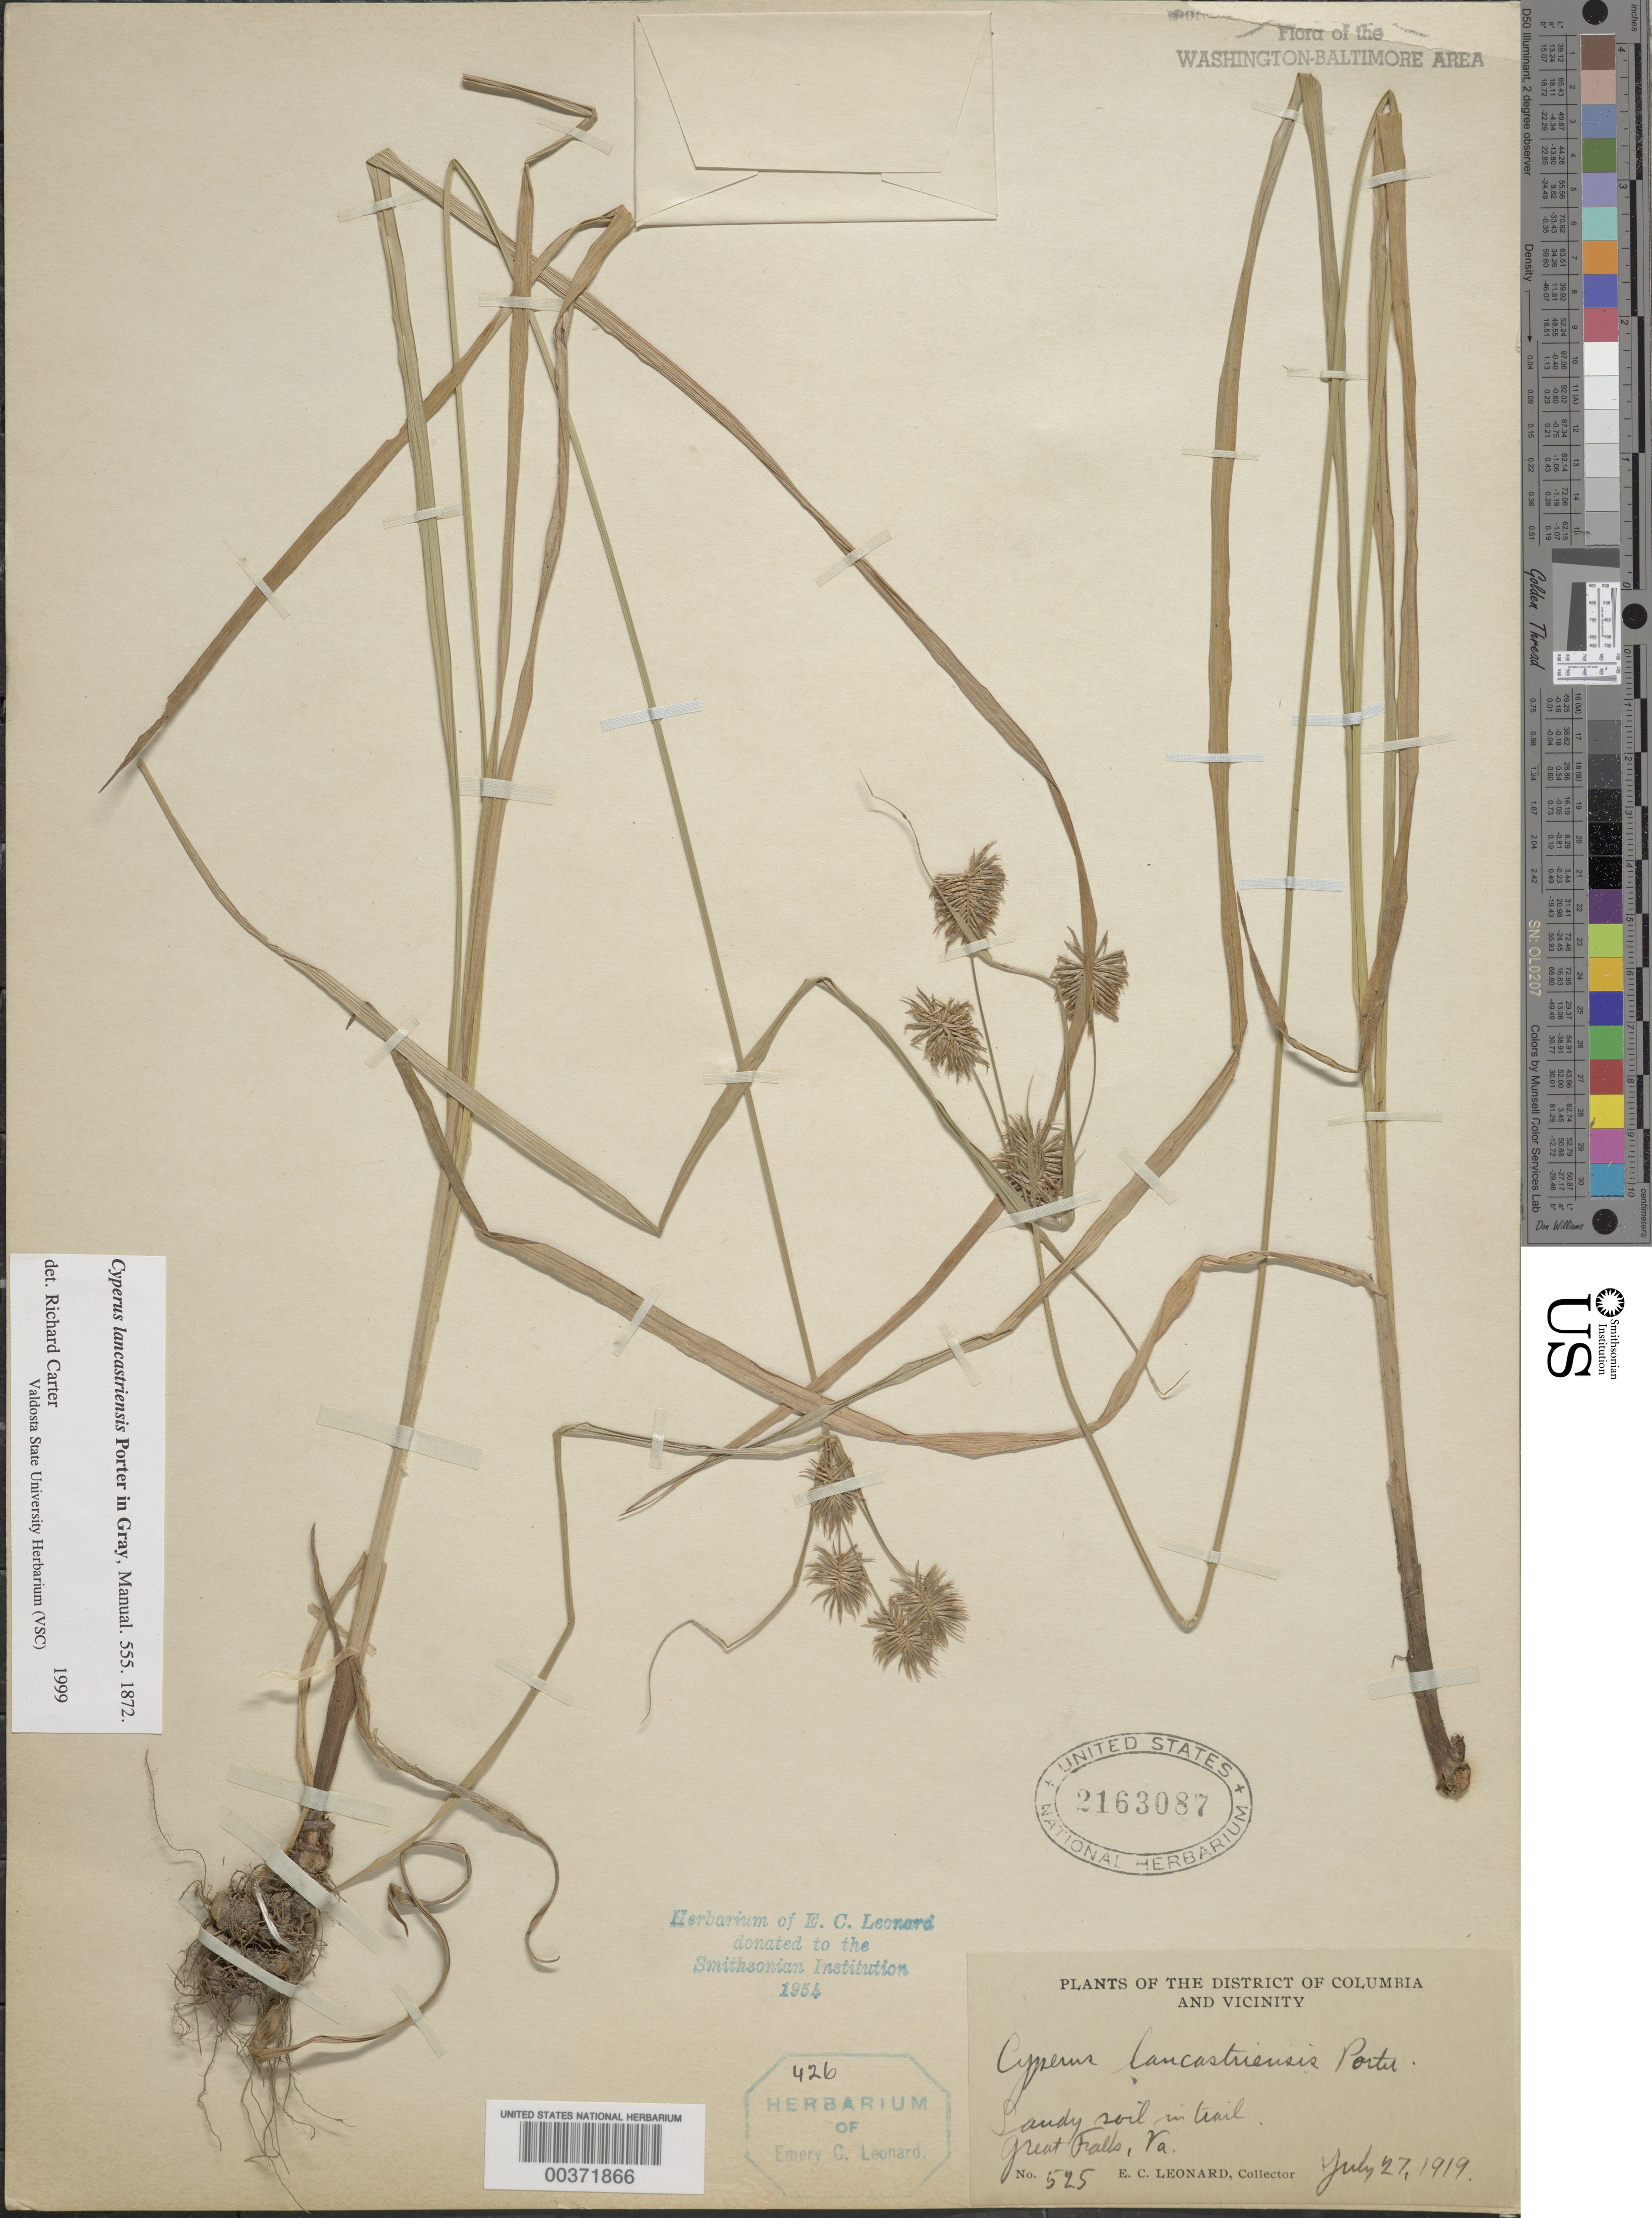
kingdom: Plantae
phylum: Tracheophyta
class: Liliopsida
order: Poales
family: Cyperaceae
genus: Cyperus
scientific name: Cyperus lancastriensis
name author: Porter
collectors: E. C. Leonard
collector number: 525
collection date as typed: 27 Jul 1919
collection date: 1919-07-27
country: United States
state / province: Virginia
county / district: Fairfax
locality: Great Falls C. & O. Canal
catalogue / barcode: US 2163087